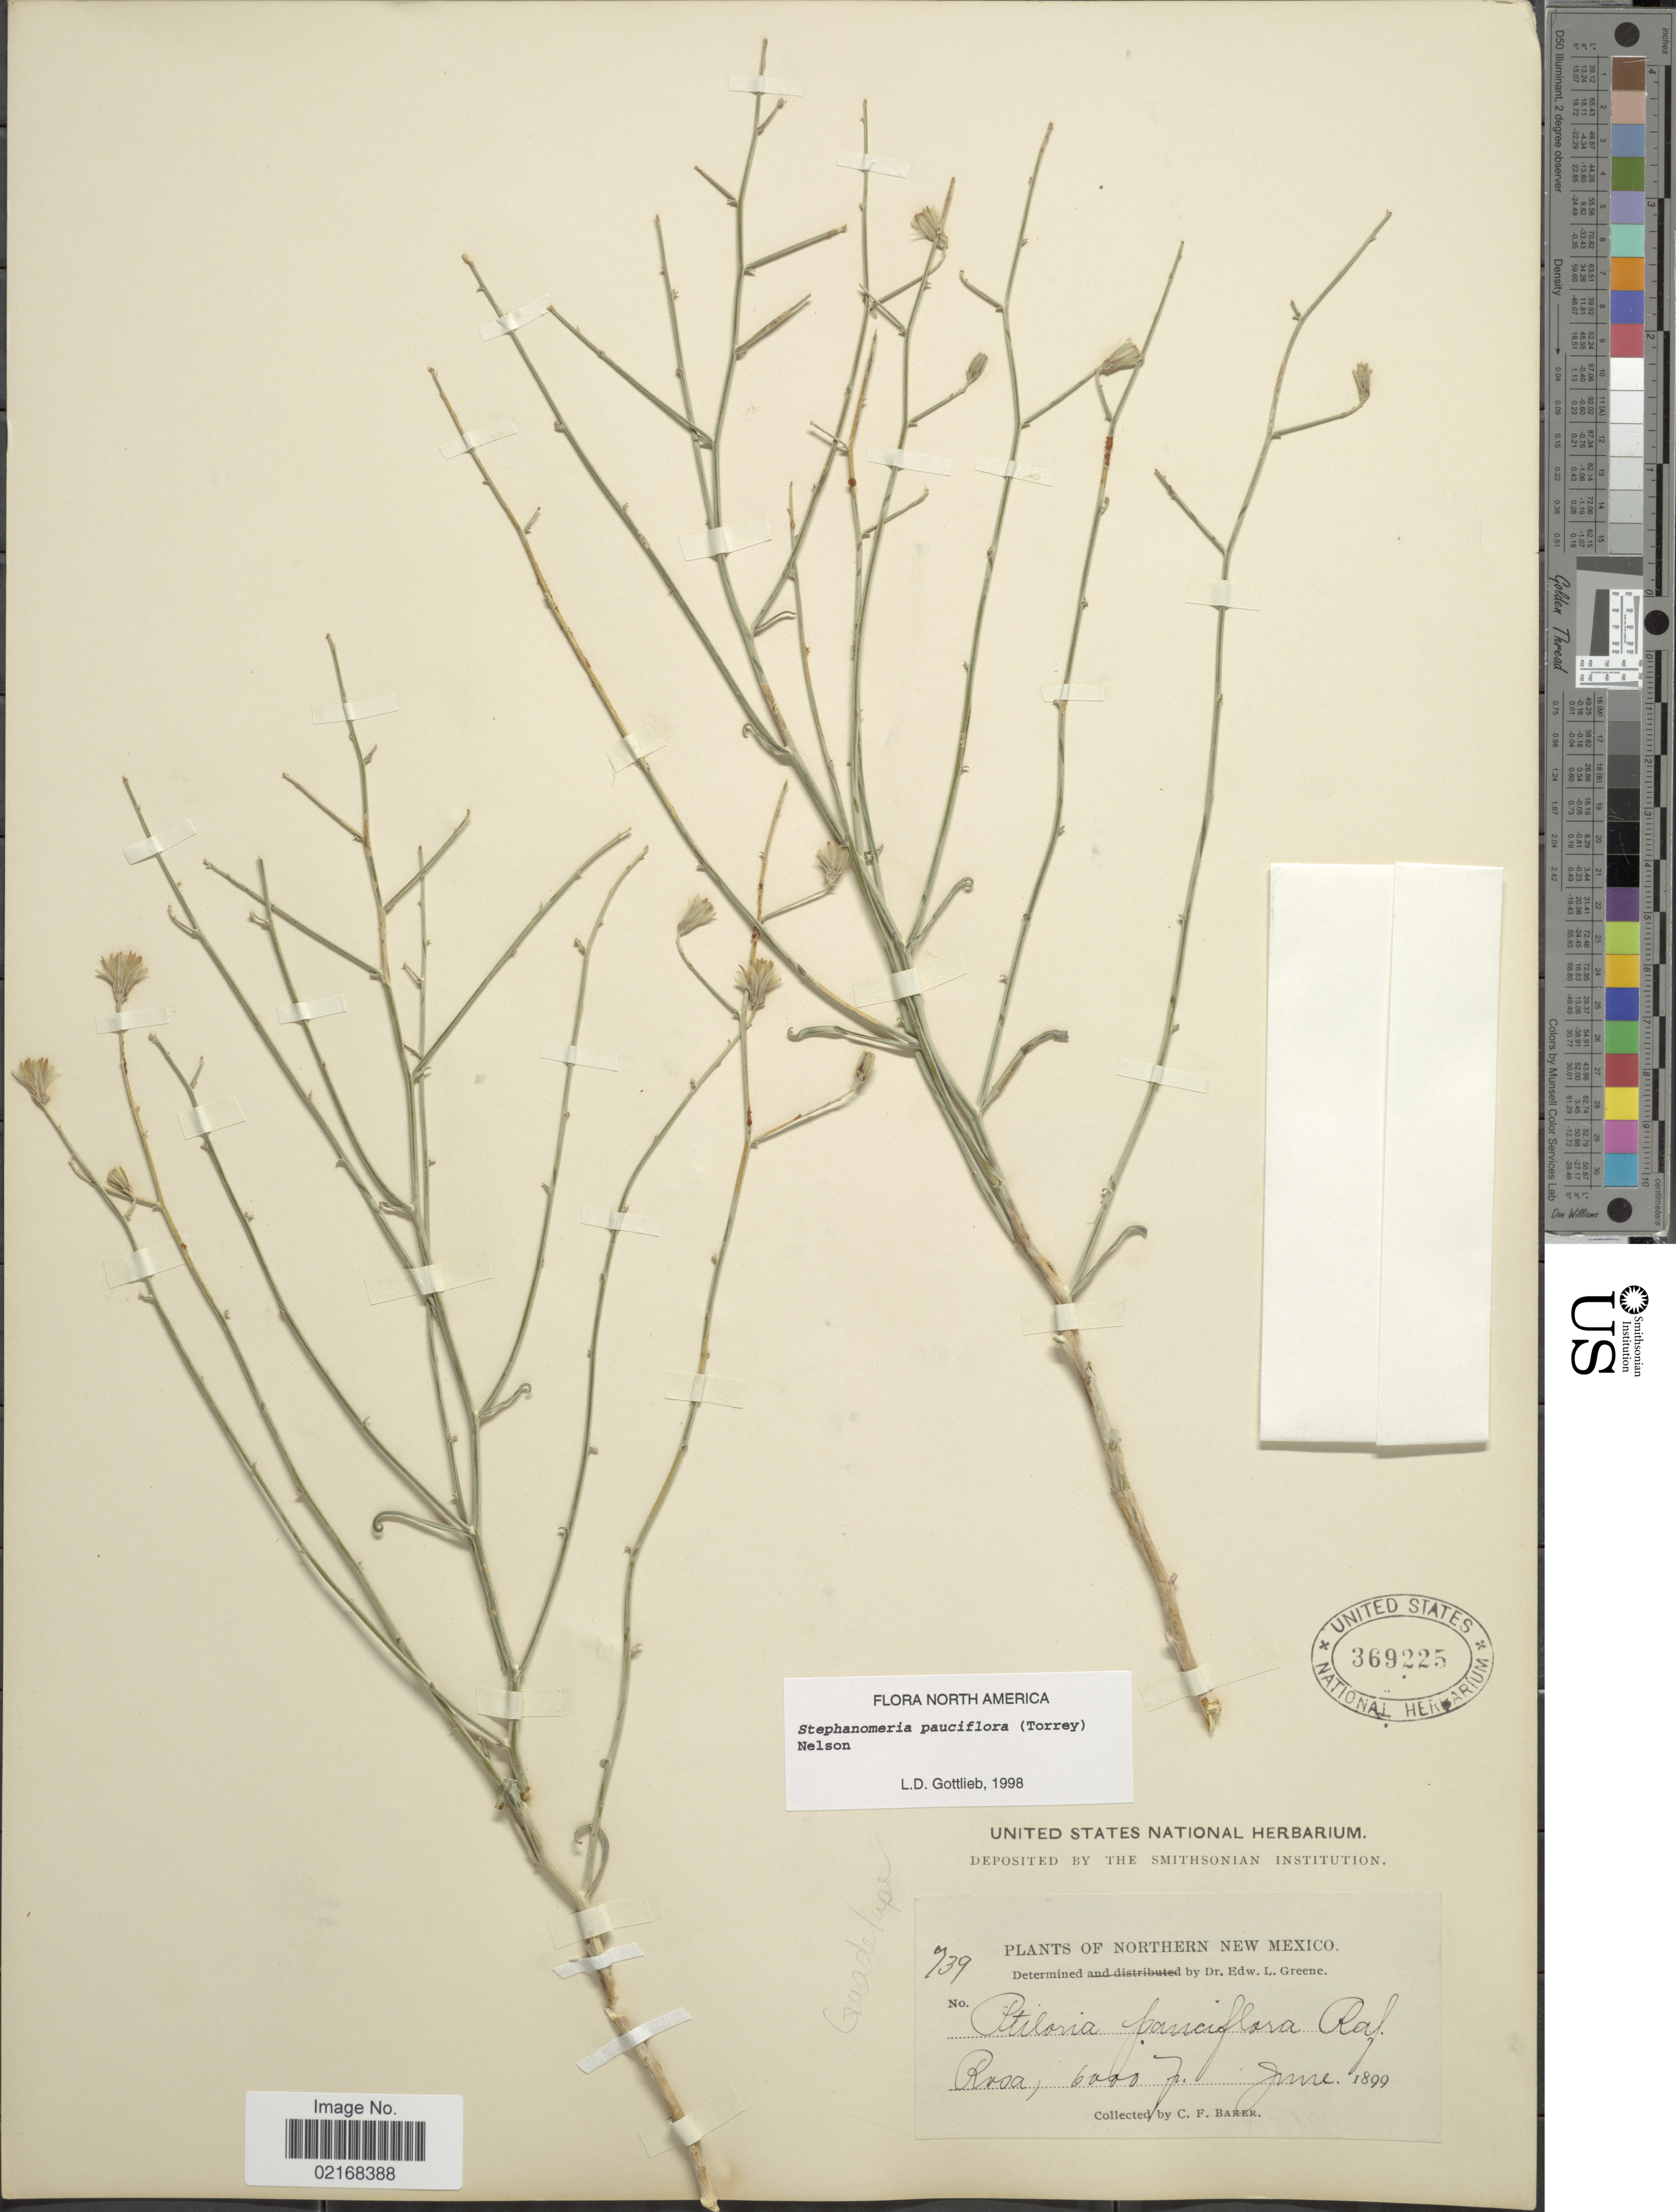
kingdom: Plantae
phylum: Tracheophyta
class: Magnoliopsida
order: Asterales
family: Asteraceae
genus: Stephanomeria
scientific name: Stephanomeria pauciflora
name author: (Torr.) A. Nelson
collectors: C. F. Baker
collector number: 739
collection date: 1899-06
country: United States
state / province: New Mexico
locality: Northern New Mexico, Rosa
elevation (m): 1829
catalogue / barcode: US 369225